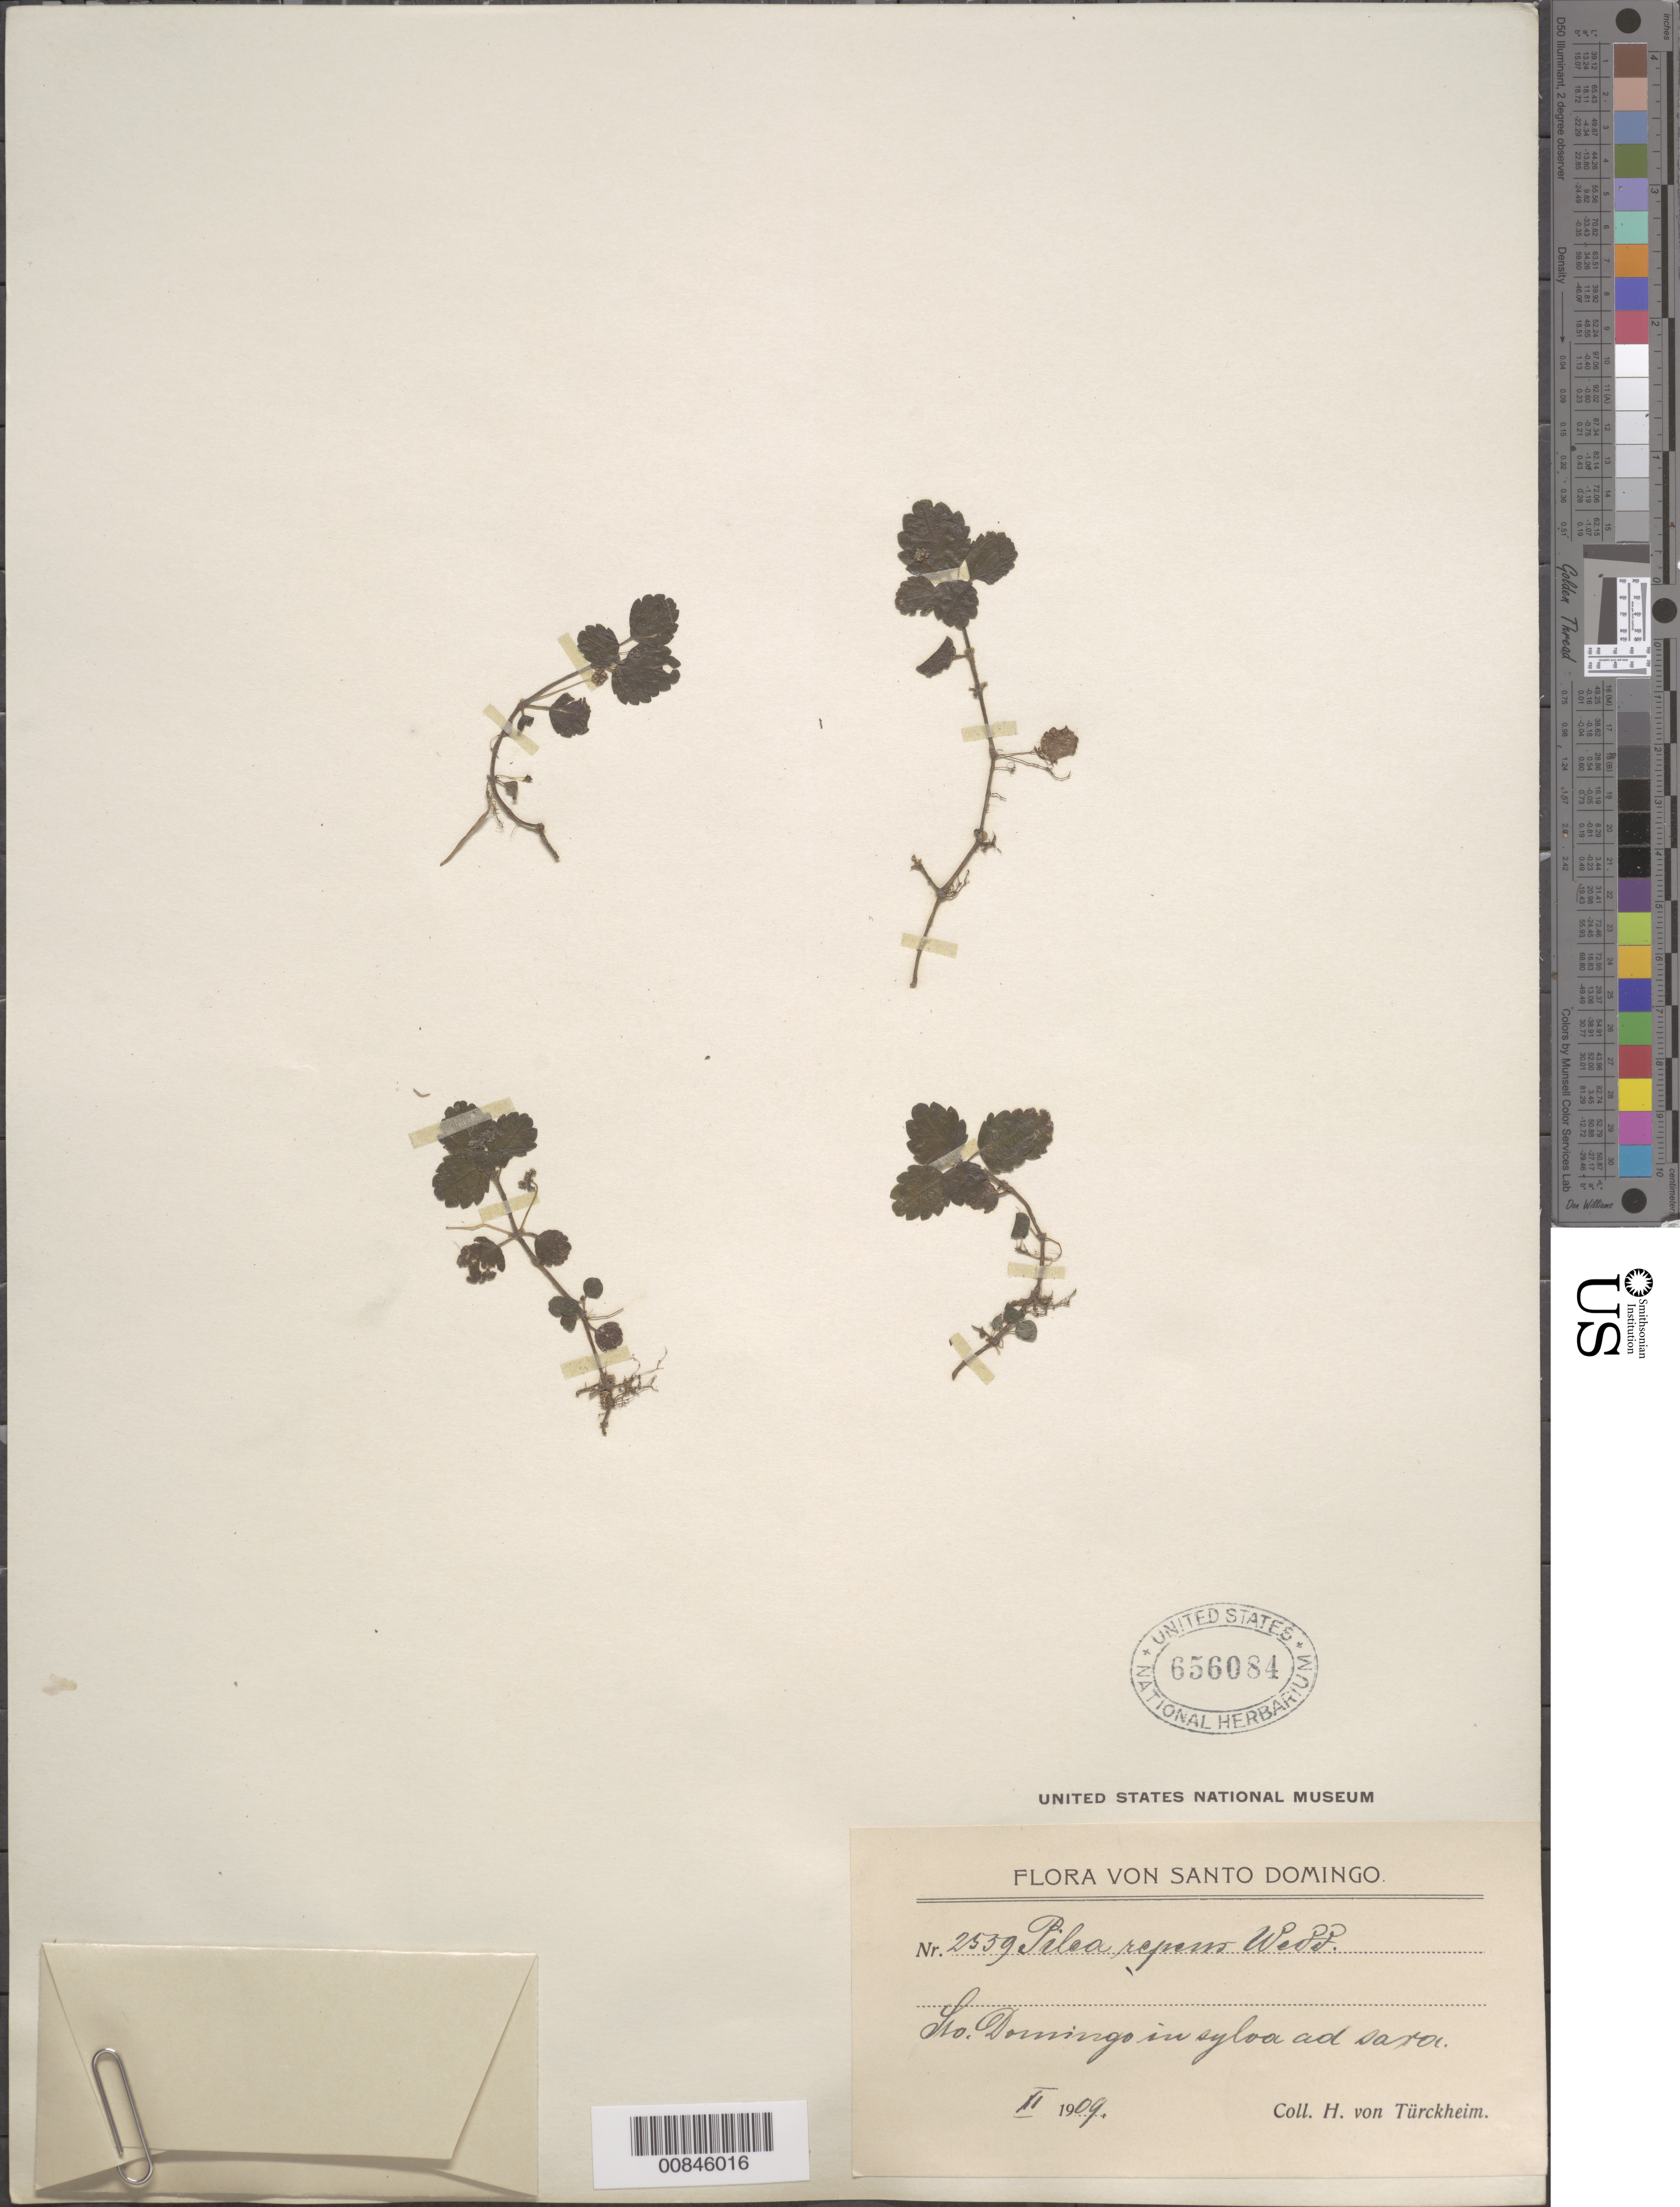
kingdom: Plantae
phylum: Tracheophyta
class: Magnoliopsida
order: Rosales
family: Urticaceae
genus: Pilea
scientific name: Pilea repens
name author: (Sw.) Wedd.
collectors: H. von Türckheim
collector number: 2539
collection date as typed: Nov 1909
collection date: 1909-11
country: Dominican Republic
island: Hispaniola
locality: Sto. Domingo.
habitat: In sylva ad "sara".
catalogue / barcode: US 656084